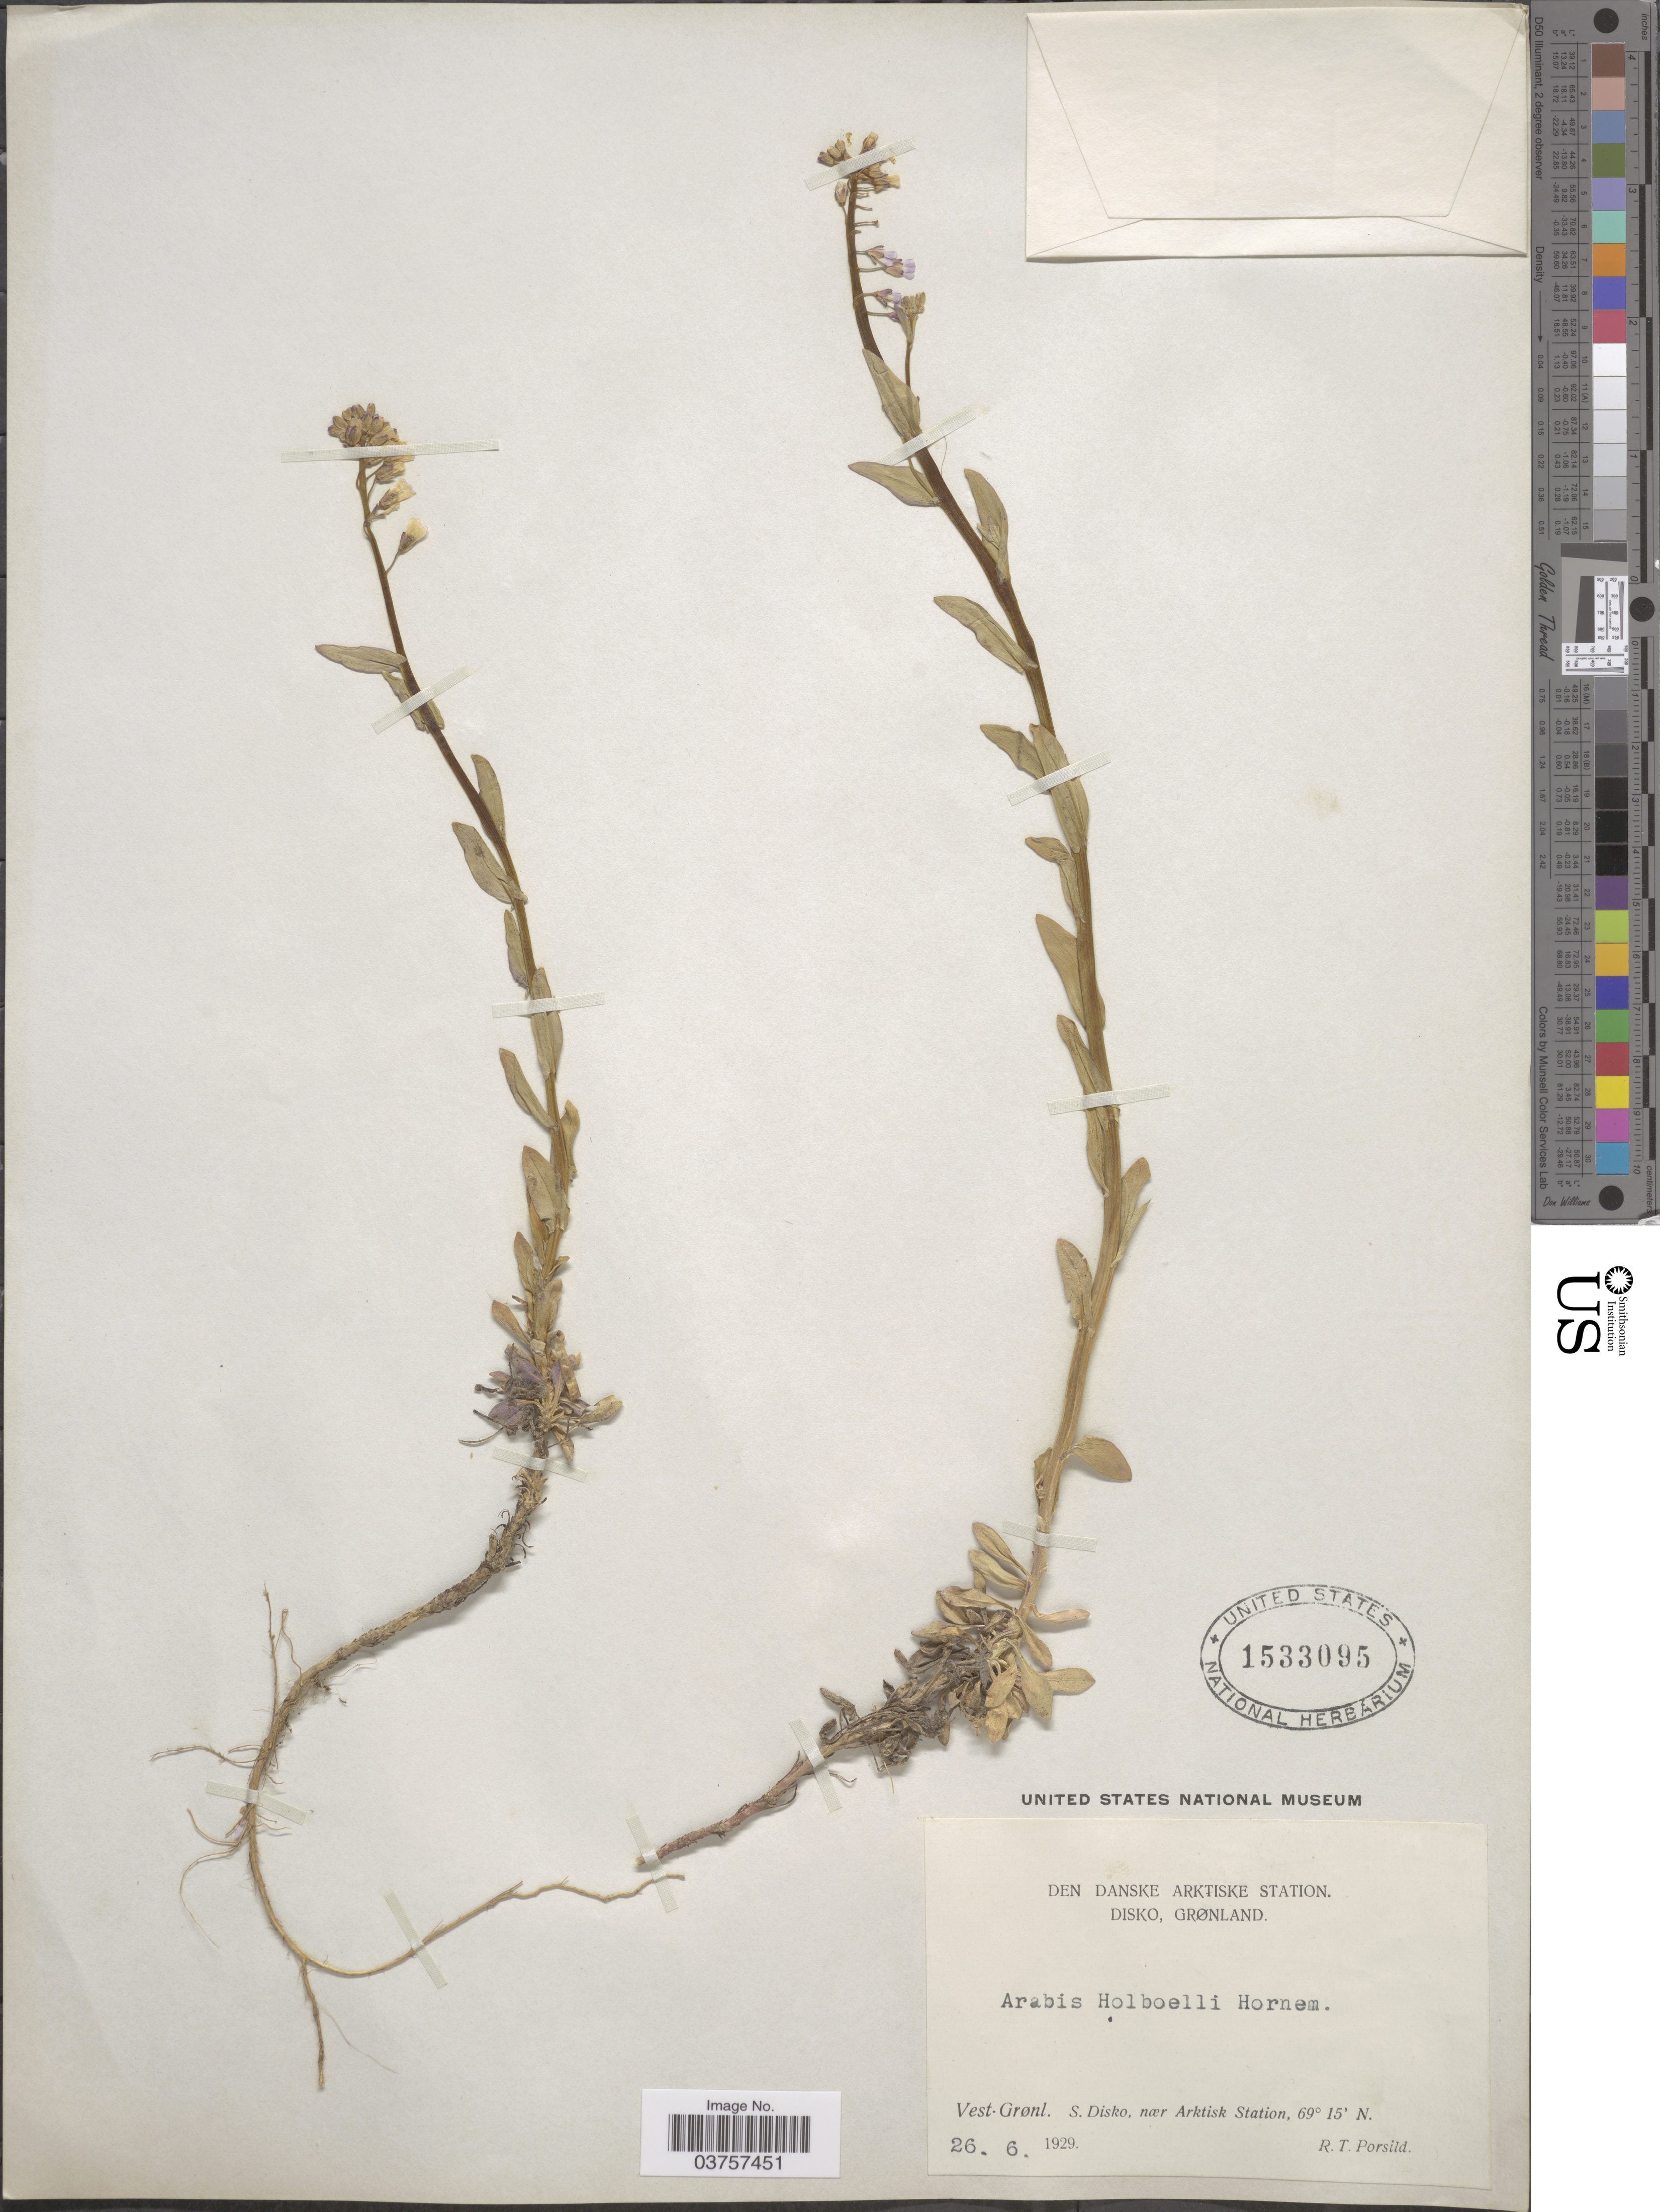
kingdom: Plantae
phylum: Tracheophyta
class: Magnoliopsida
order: Brassicales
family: Brassicaceae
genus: Arabis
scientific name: Arabis holboellii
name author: Hornem.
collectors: R. T. Porsild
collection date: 1929-06-26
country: Greenland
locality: Den Danske Arktiske Station. Disko Grønland. Vest-Grønl. S.Disko, near Arktisk Station.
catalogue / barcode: US 1533095